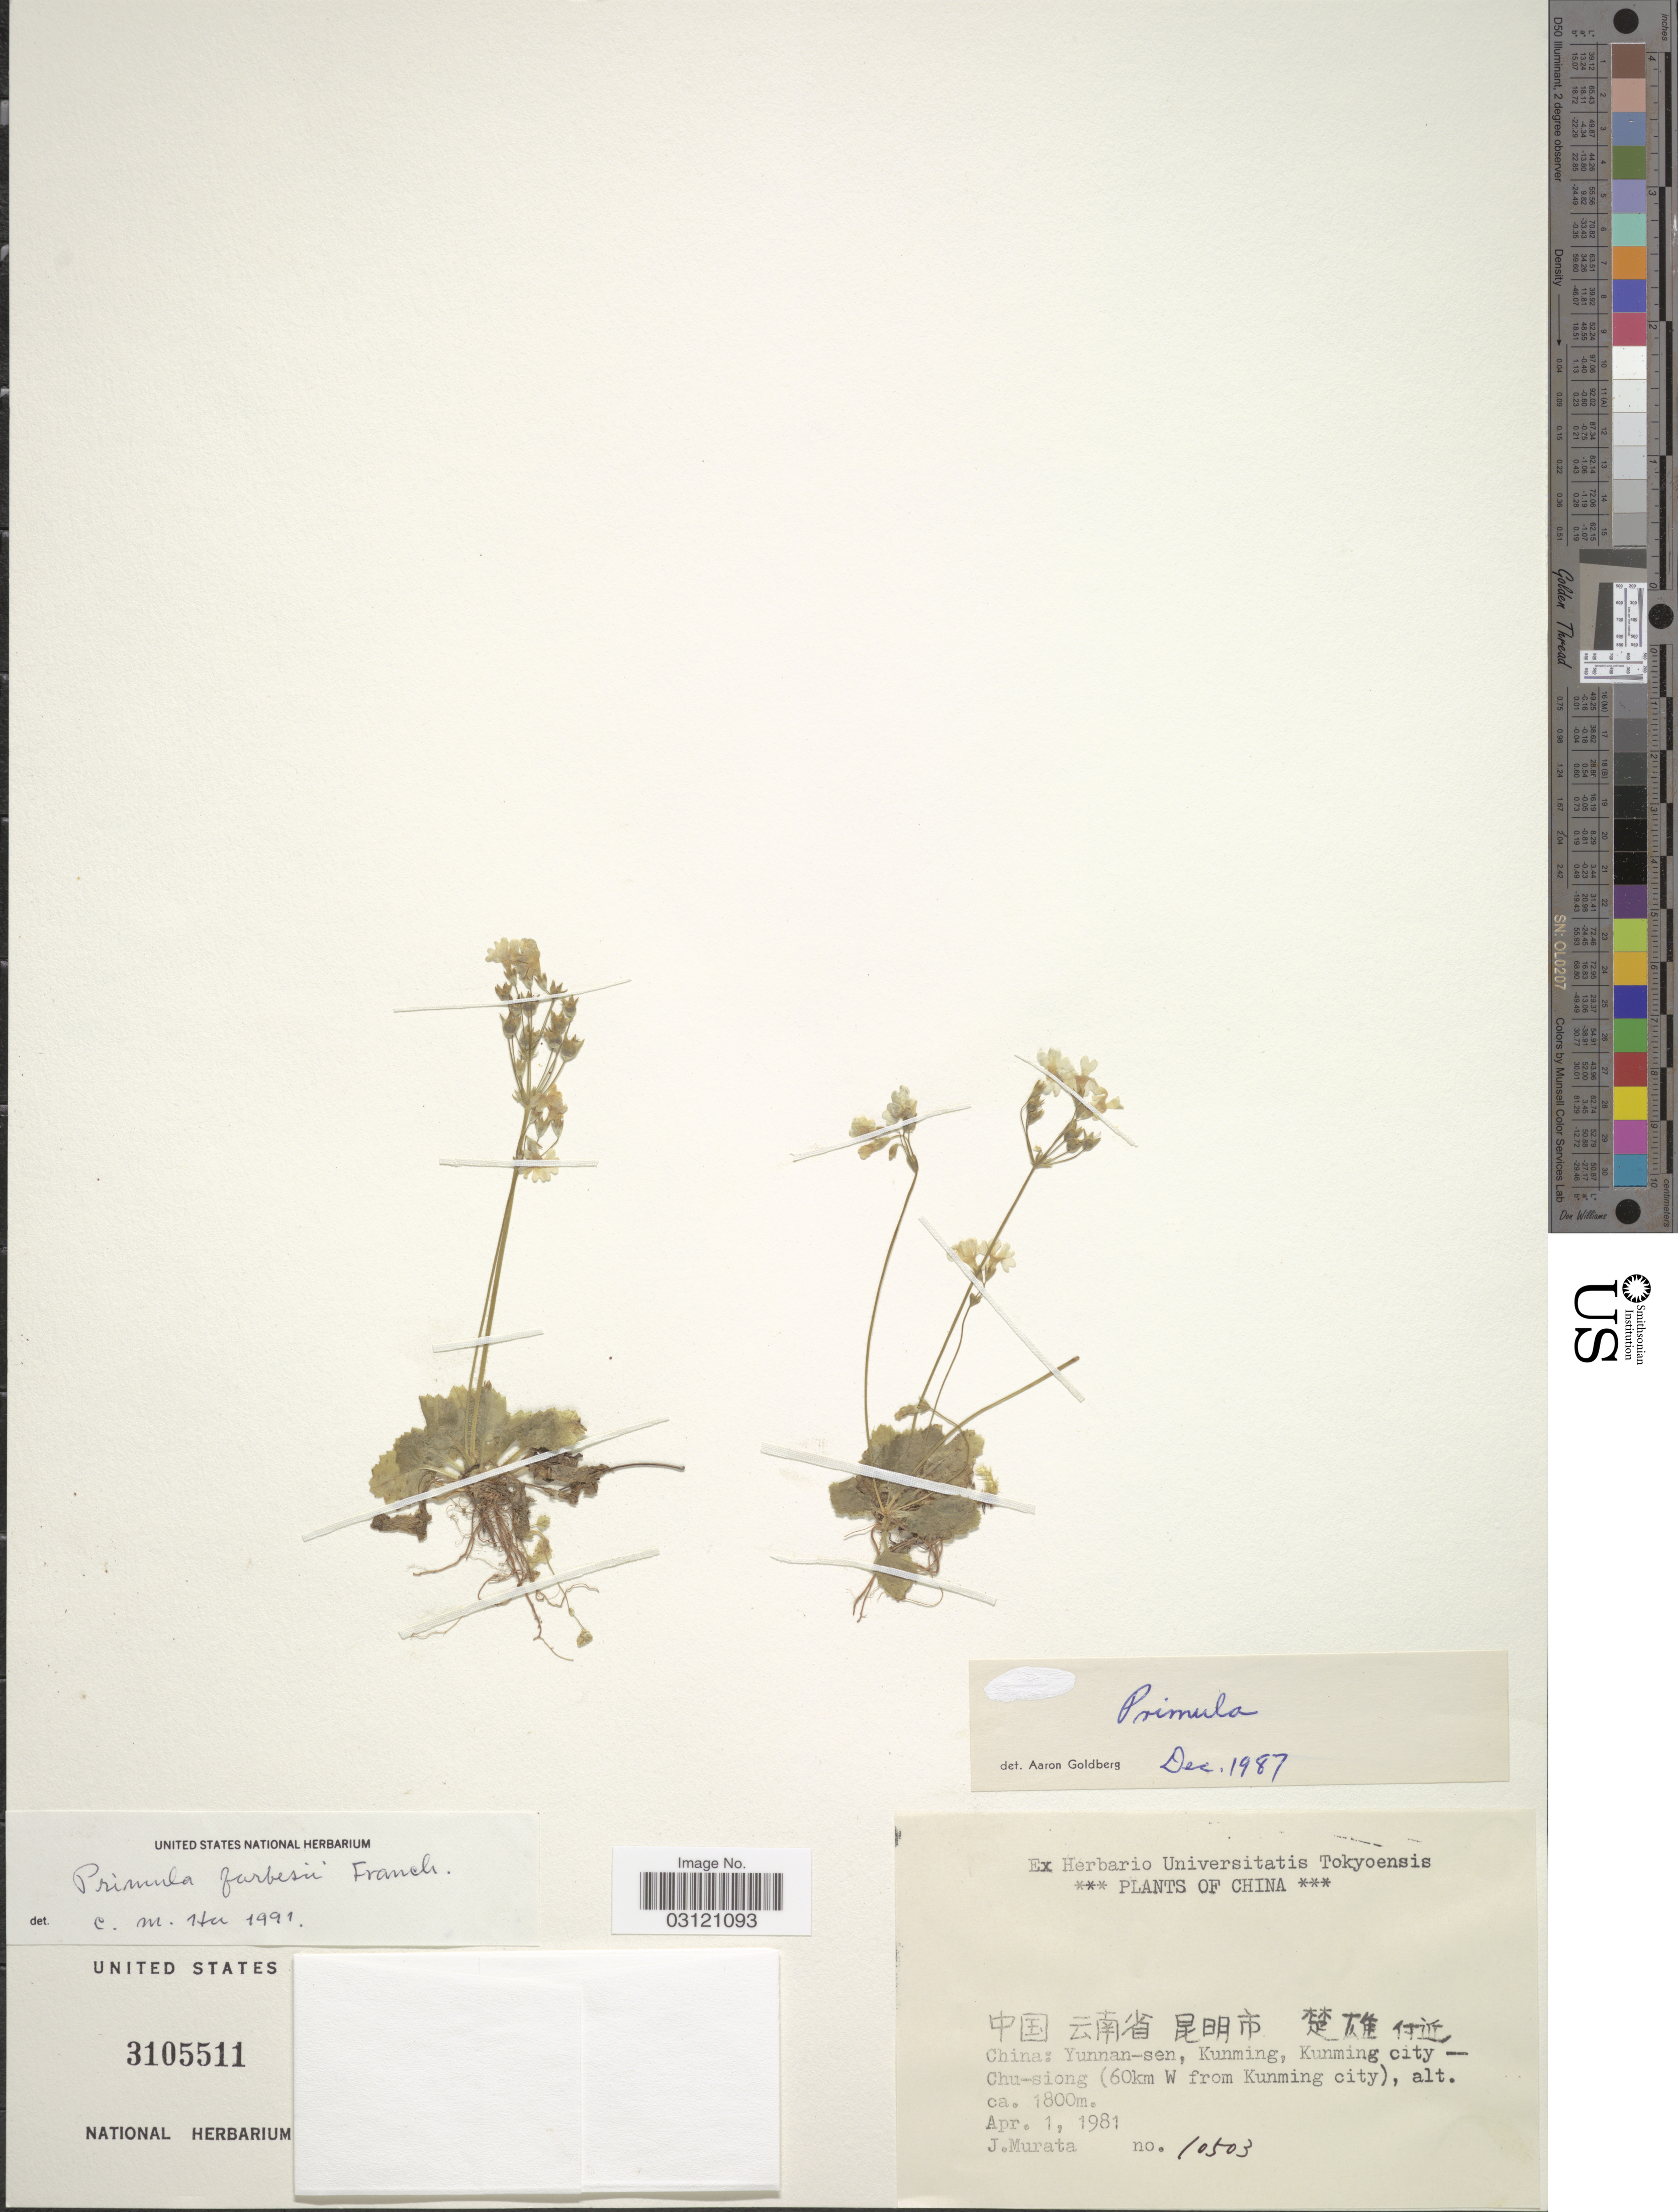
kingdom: Plantae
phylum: Tracheophyta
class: Magnoliopsida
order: Ericales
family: Primulaceae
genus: Primula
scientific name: Primula farbesii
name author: Franch.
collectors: J. Murata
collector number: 10503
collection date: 1981-04-01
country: China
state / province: Yunnan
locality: Yunnan-sen, Kunming, Kunming city - Chu-siong (60km W from Kunming city).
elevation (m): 1800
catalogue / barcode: US 3105511